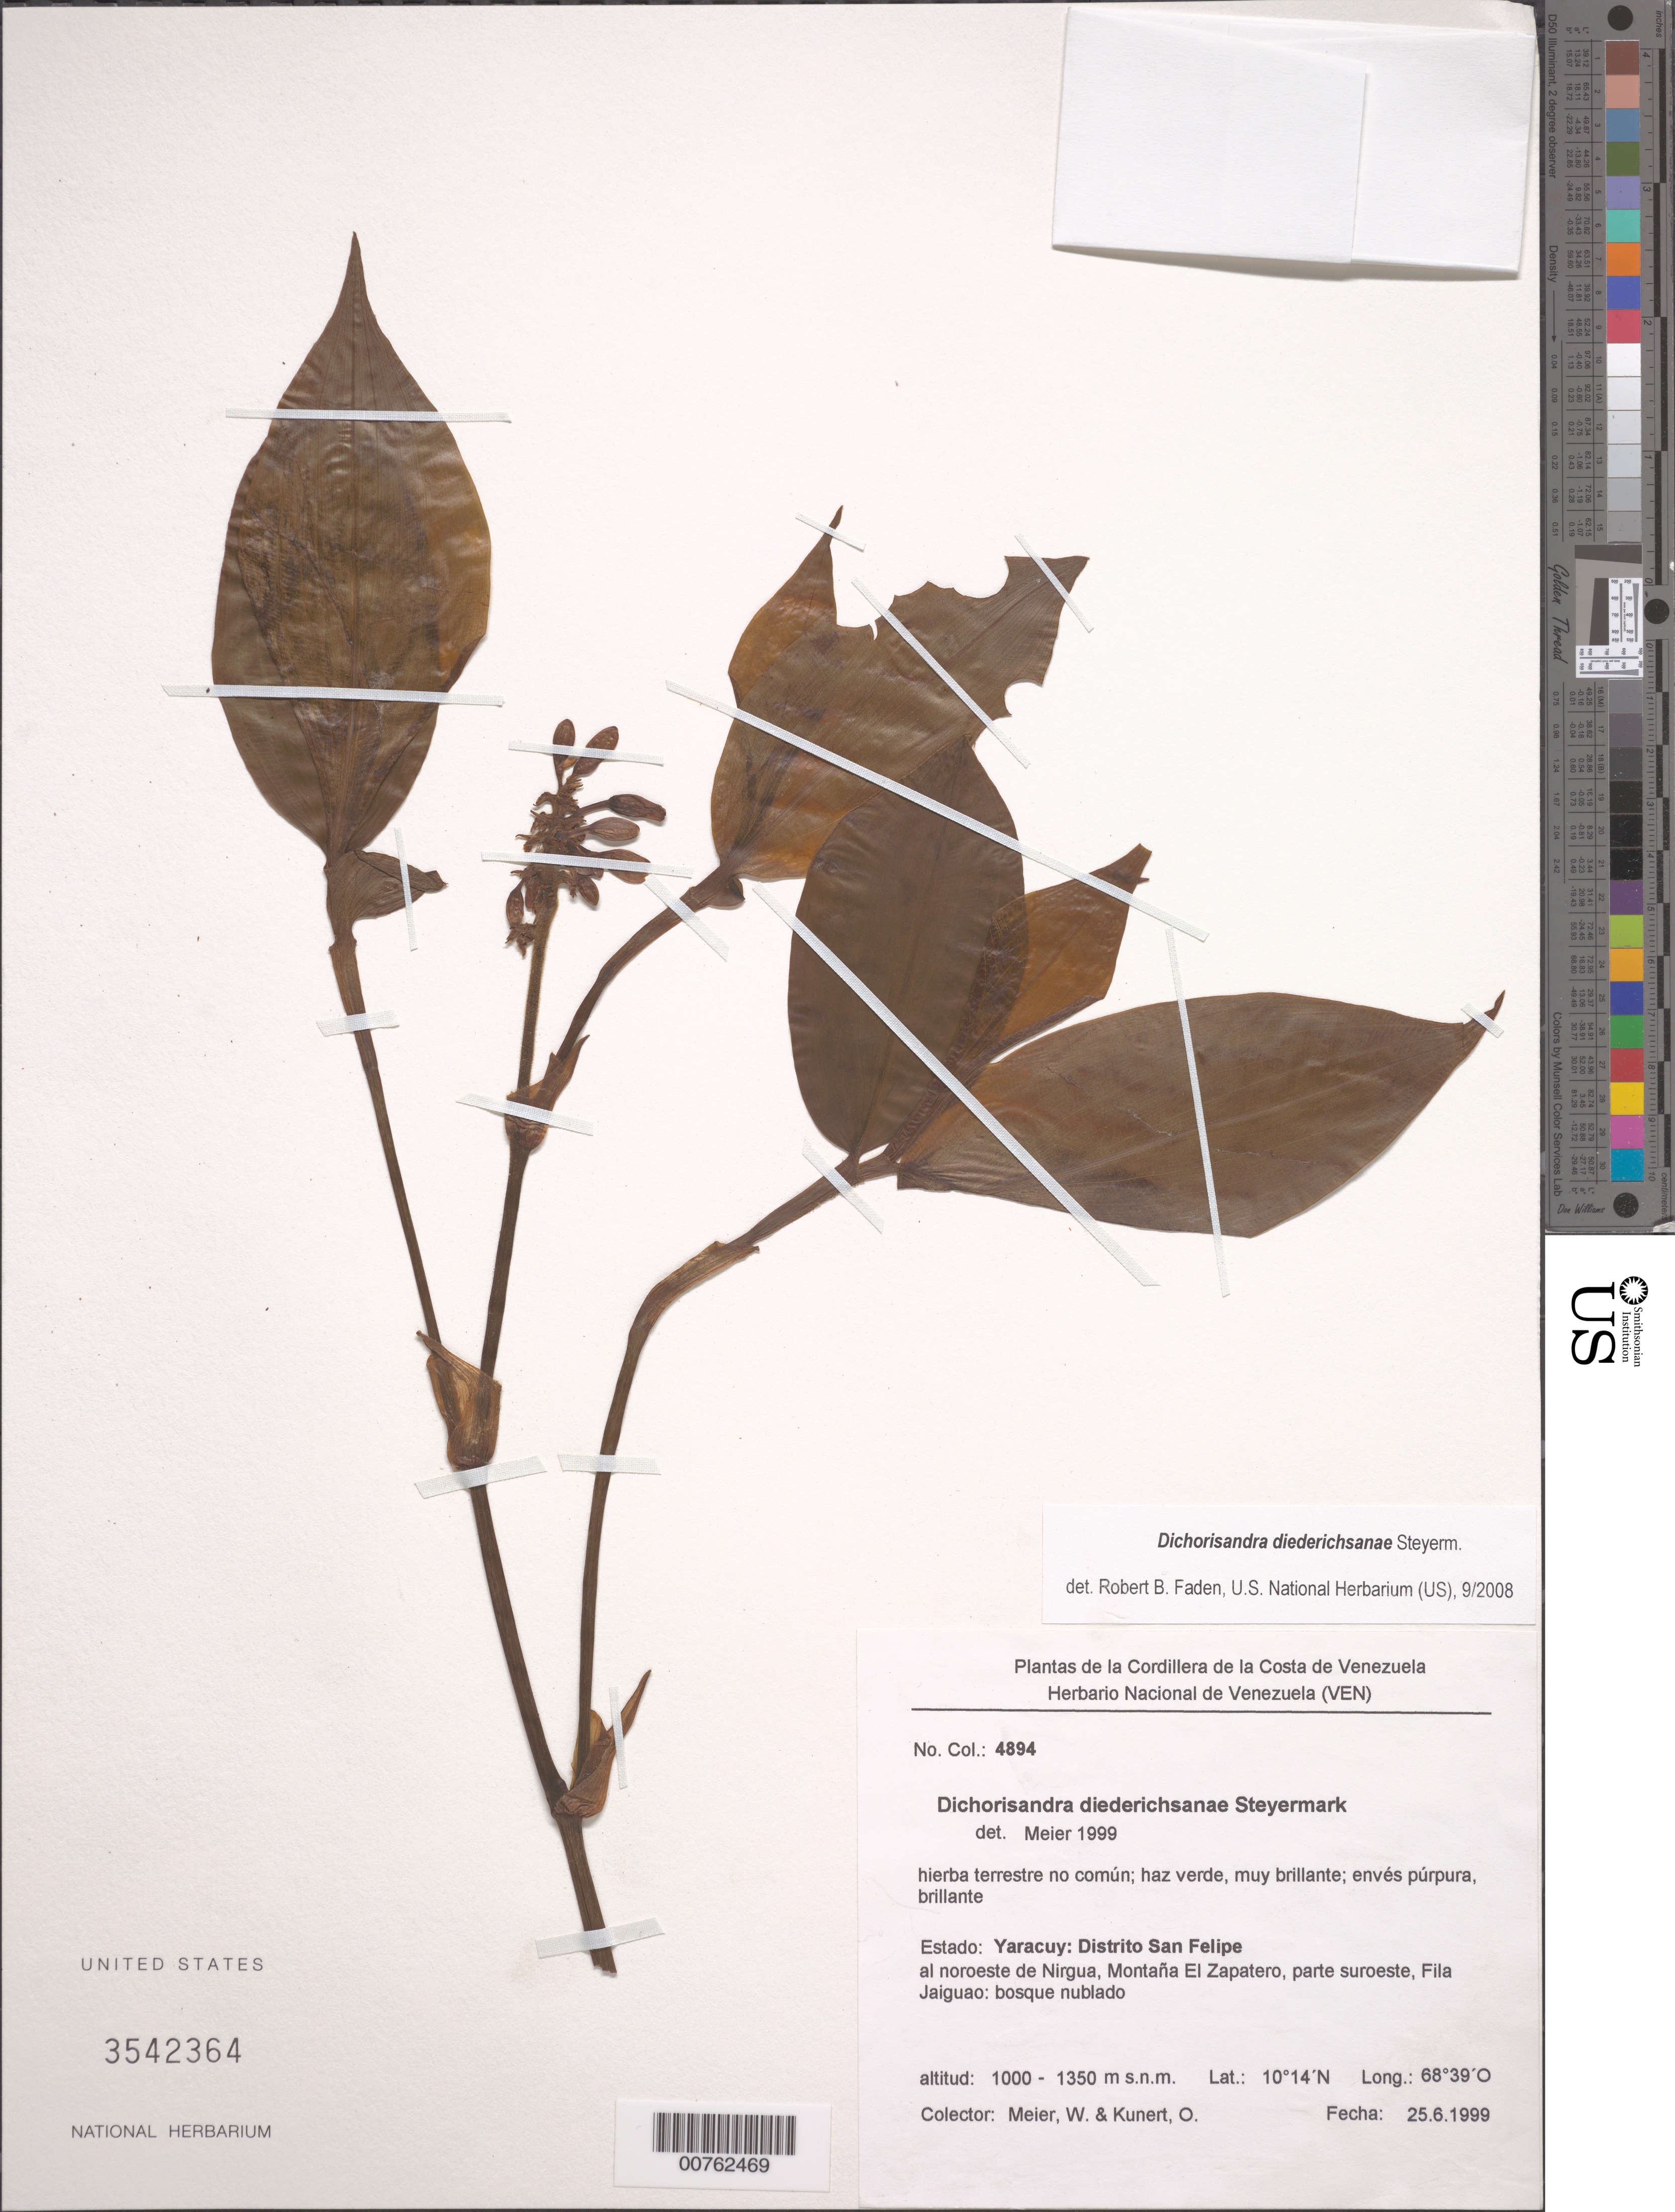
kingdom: Plantae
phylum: Tracheophyta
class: Liliopsida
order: Commelinales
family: Commelinaceae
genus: Dichorisandra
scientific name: Dichorisandra diederichsanae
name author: Steyerm.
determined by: Faden, Robert B., (US), Smithsonian Institution - National Museum of Natural History (UNITED STATES)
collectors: W. Meier & O. Kunert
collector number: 4894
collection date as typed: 25 Jun 1999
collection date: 1999-06-25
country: Venezuela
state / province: Yaracuy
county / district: San Felipe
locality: al noroeste de Nirgua, Montana El Zapatero, parte suroeste, Fila Jaiguao: bosque nublado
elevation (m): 1000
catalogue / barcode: US 3542364